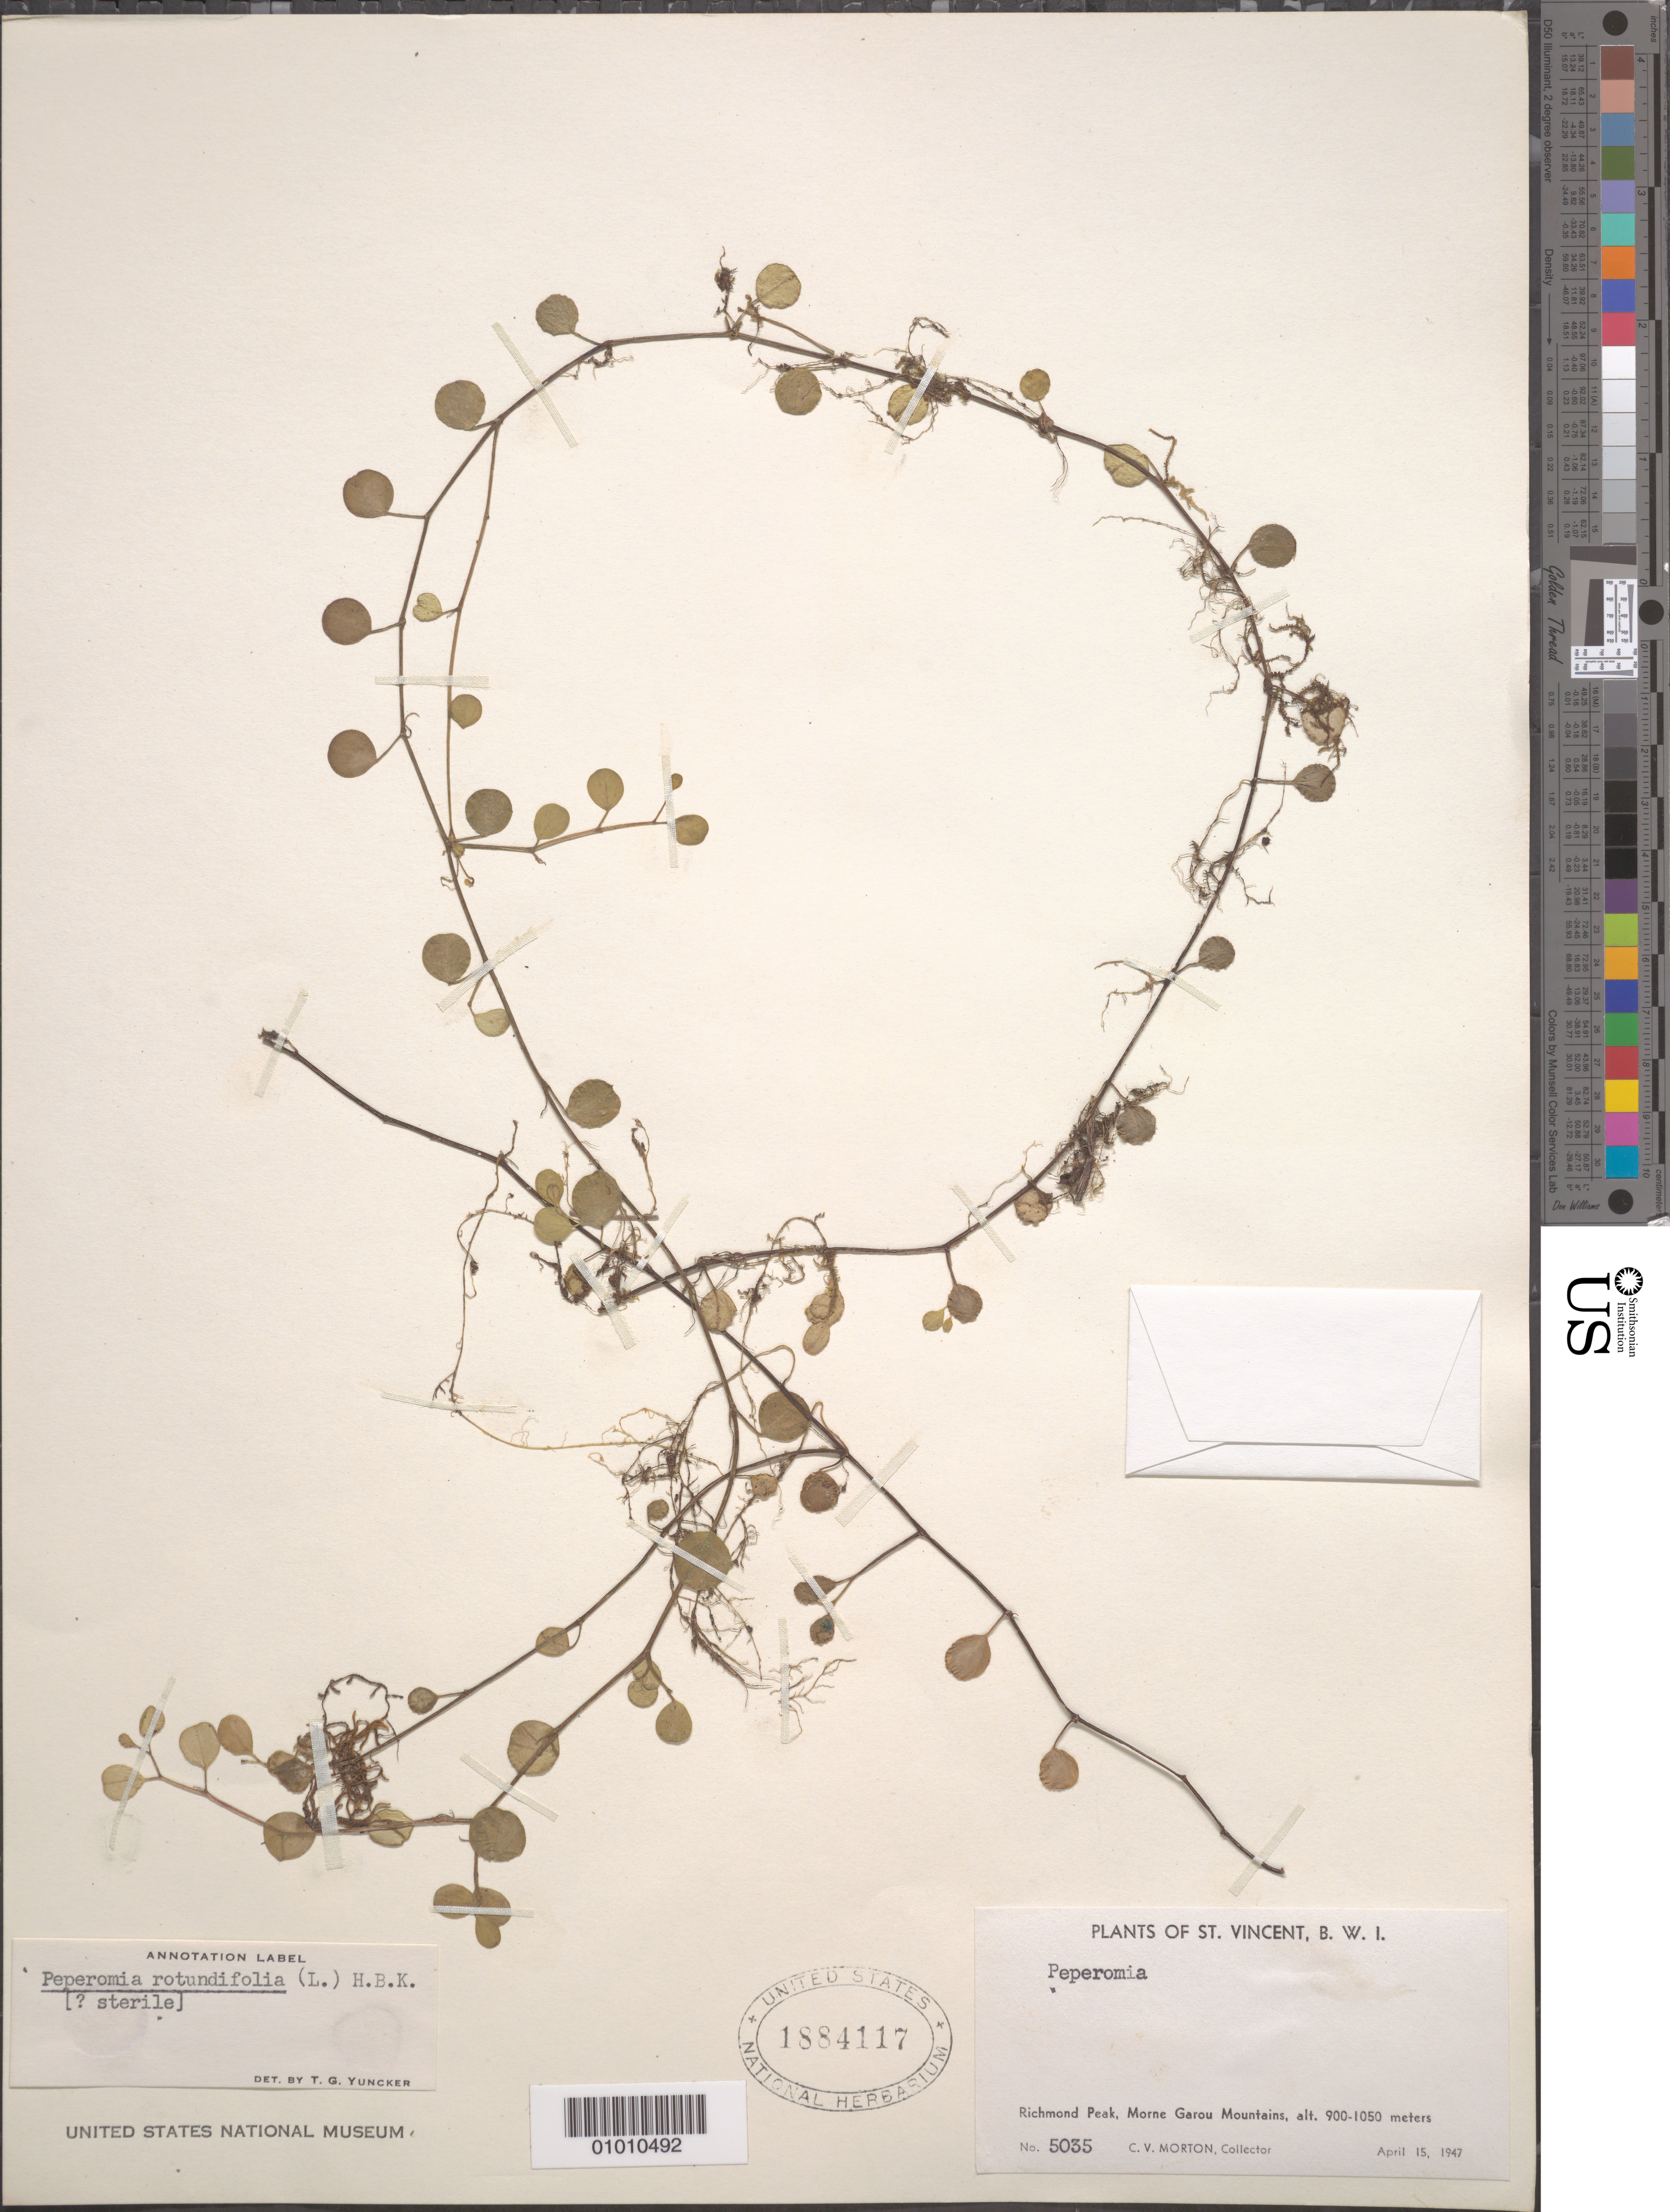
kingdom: Plantae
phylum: Tracheophyta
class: Magnoliopsida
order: Piperales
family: Piperaceae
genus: Peperomia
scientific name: Peperomia rotundifolia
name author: (L.) Kunth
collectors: C. V. Morton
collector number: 5035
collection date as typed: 15 Apr 1947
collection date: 1947-04-15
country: St. Vincent - Grenadines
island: St. Vincent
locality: Richmond peak, Morne Garou Mts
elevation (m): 900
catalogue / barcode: US 1884117